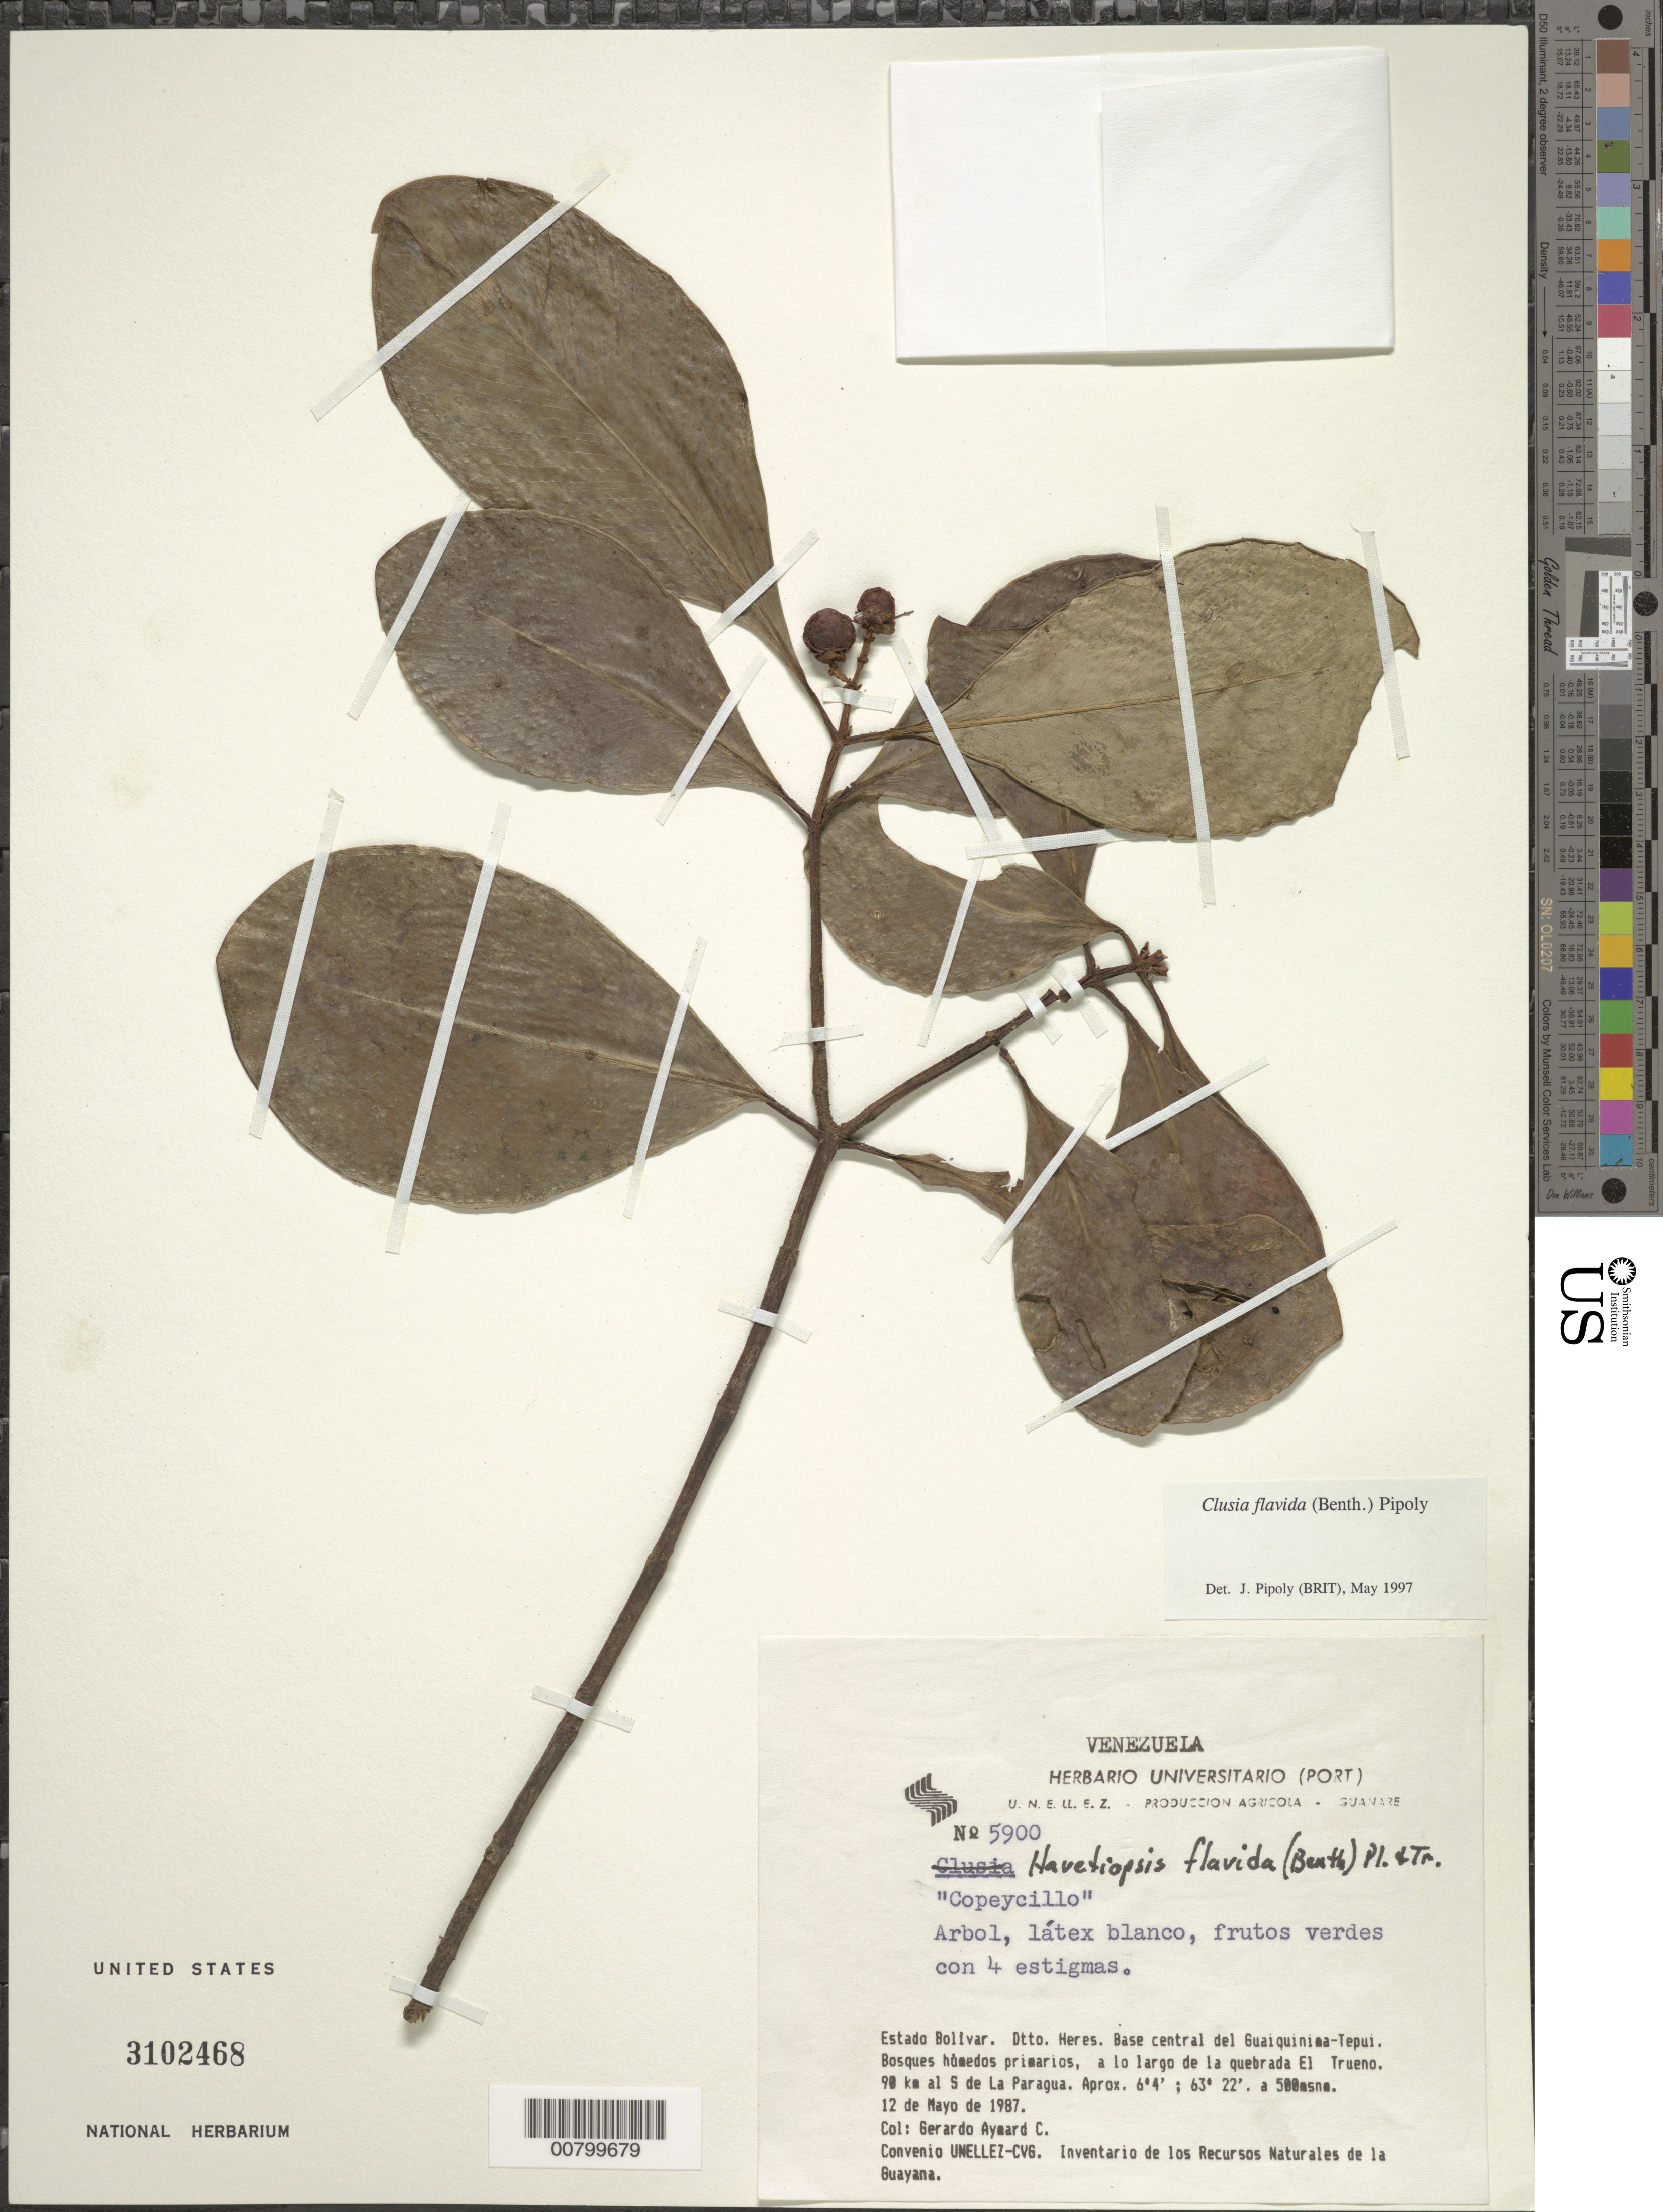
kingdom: Plantae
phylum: Tracheophyta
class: Magnoliopsida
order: Malpighiales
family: Clusiaceae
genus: Clusia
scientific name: Clusia flavida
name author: (Benth.) Pipoly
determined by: Pipoly, J. J., III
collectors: G. A. Aymard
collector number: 5900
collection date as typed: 12-May-87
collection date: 1987-05-12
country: Venezuela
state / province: Bolívar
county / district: Heres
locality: Guaiquinima-tepuí, base central, El Trueno, 90 m al S de La Paragua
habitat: Quebrada El Trueno, primary wet forest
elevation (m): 500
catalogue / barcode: US 3102468